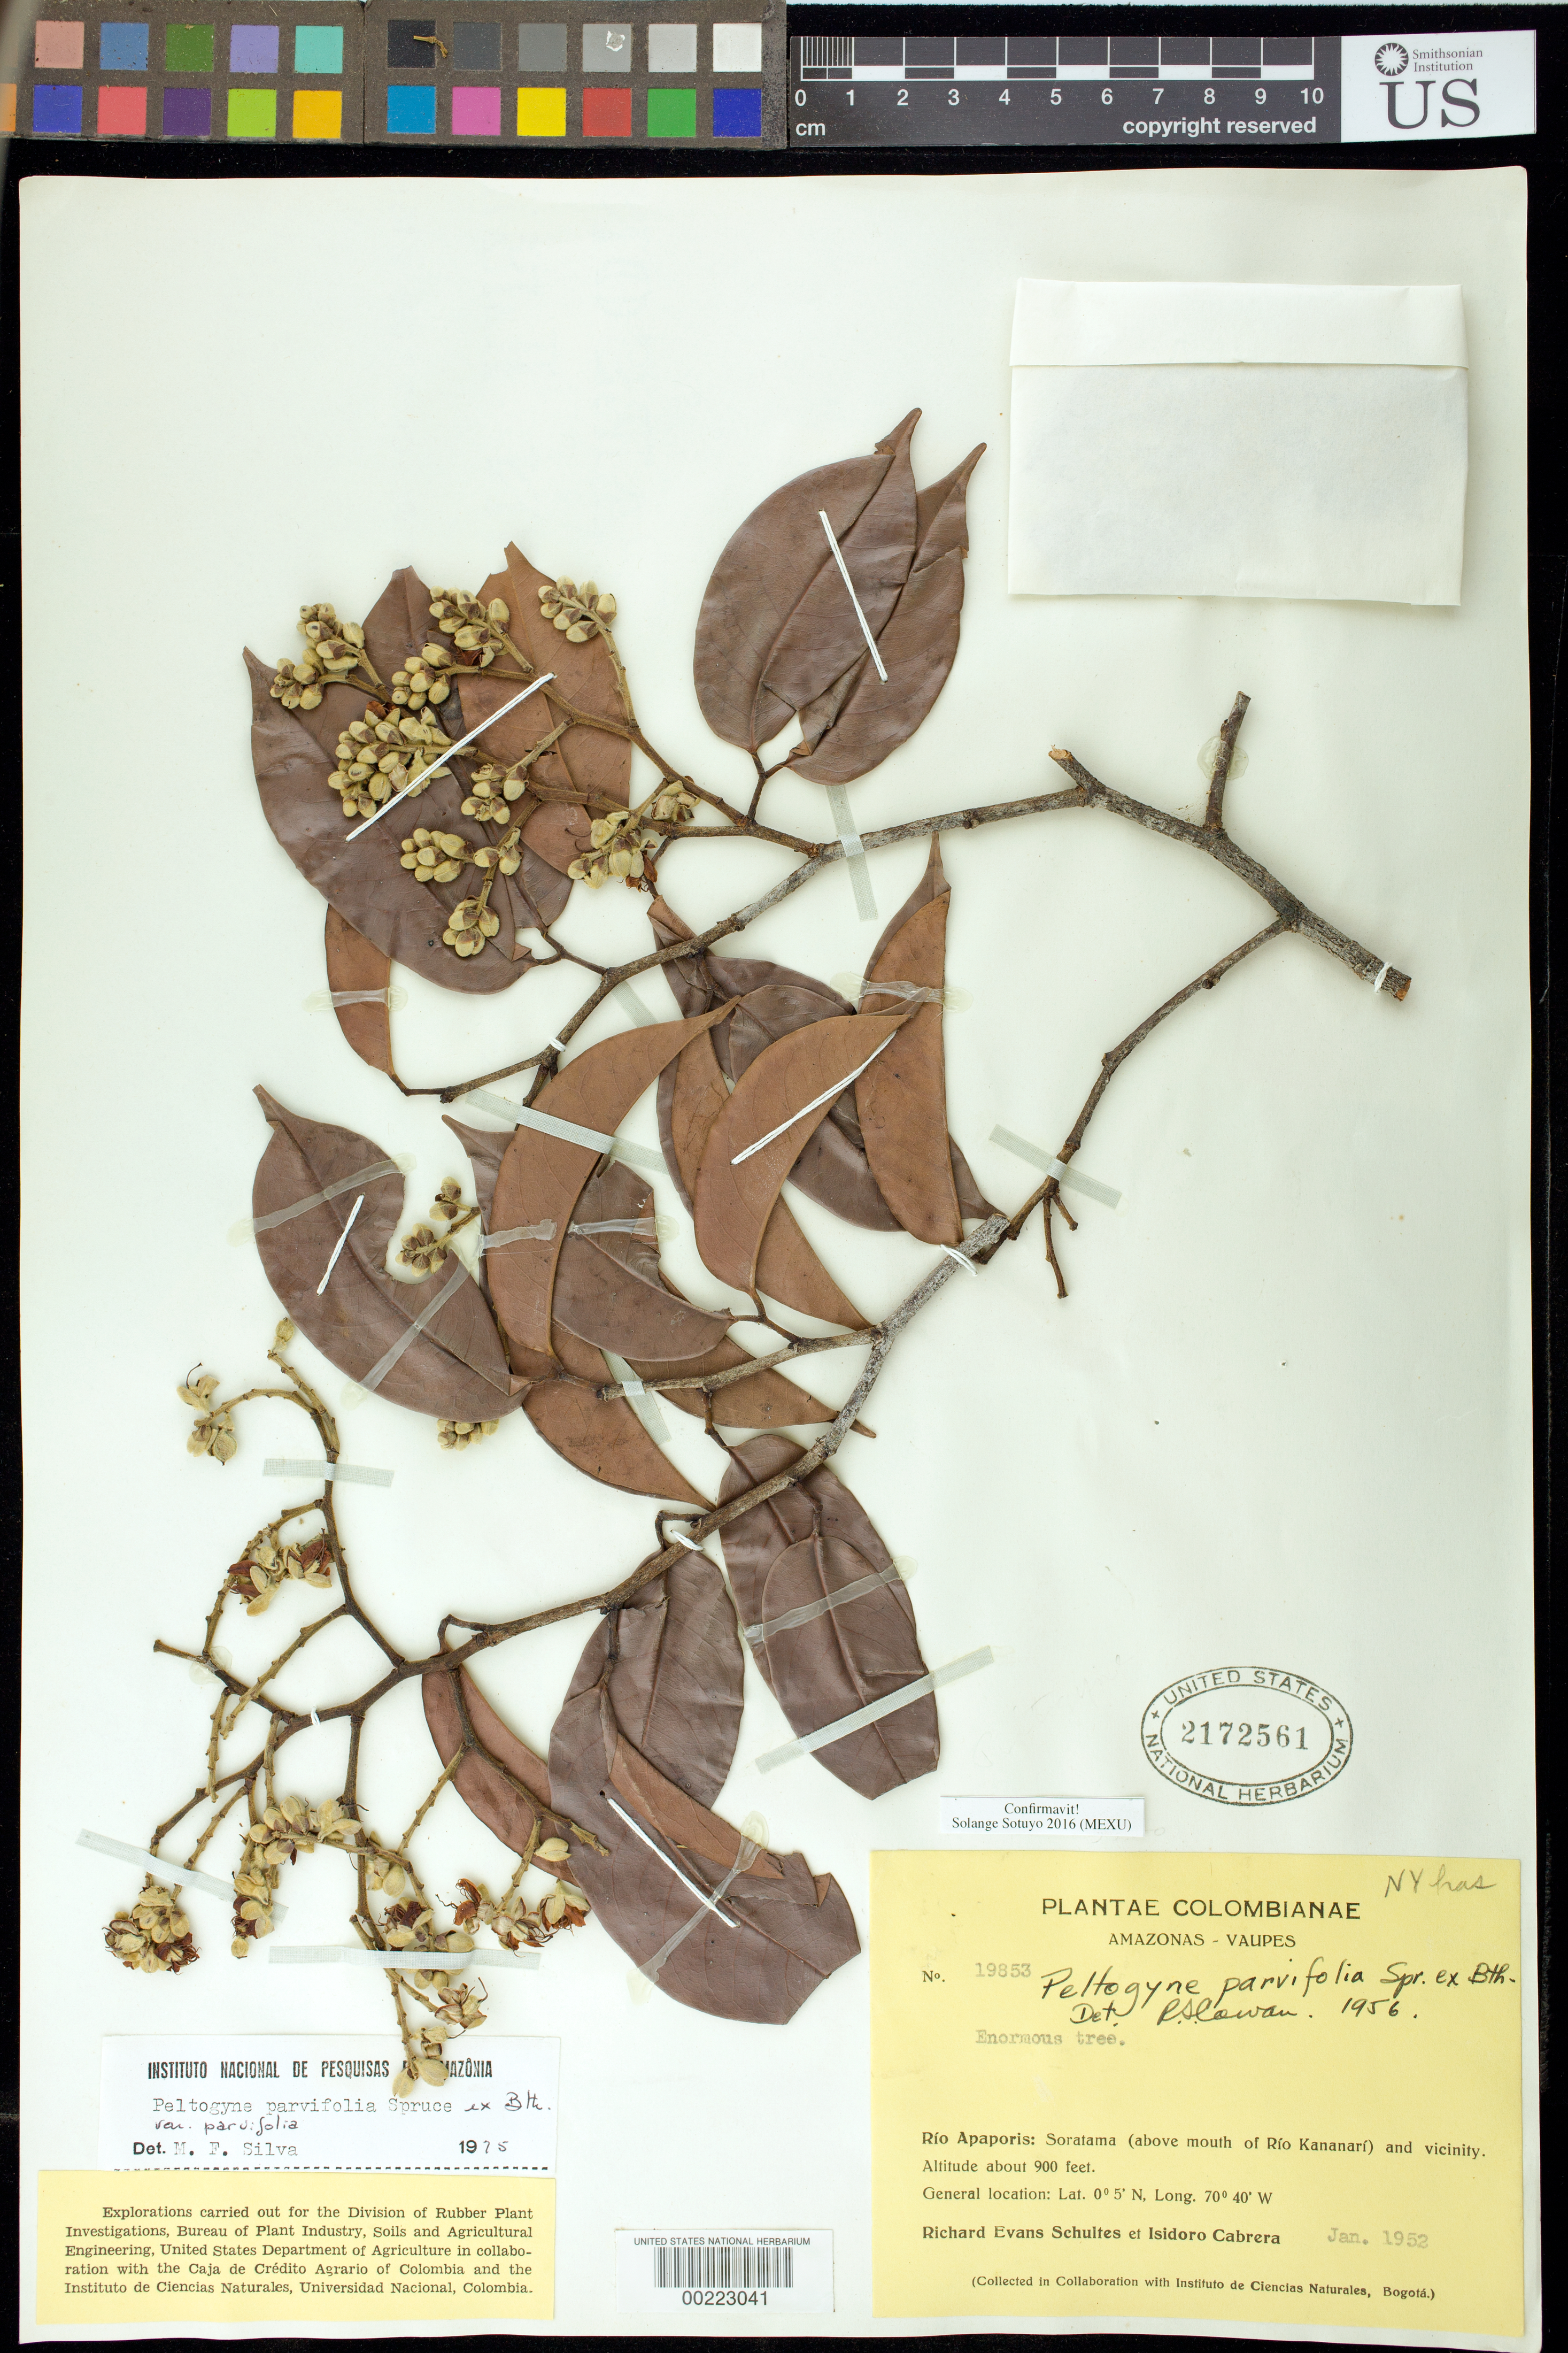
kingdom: Plantae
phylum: Tracheophyta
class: Magnoliopsida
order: Fabales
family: Fabaceae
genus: Peltogyne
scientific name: Peltogyne parvifolia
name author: Spruce ex Benth.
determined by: Sotuyo, Solange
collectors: R. E. Schultes & I. Cabrera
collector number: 19853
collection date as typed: Jan 1952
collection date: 1952-01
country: Colombia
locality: Amazonas / Vaupes: Rio Apaporis:Soratama (above mouth of Rio Kananari)and vicinity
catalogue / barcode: US 2172561